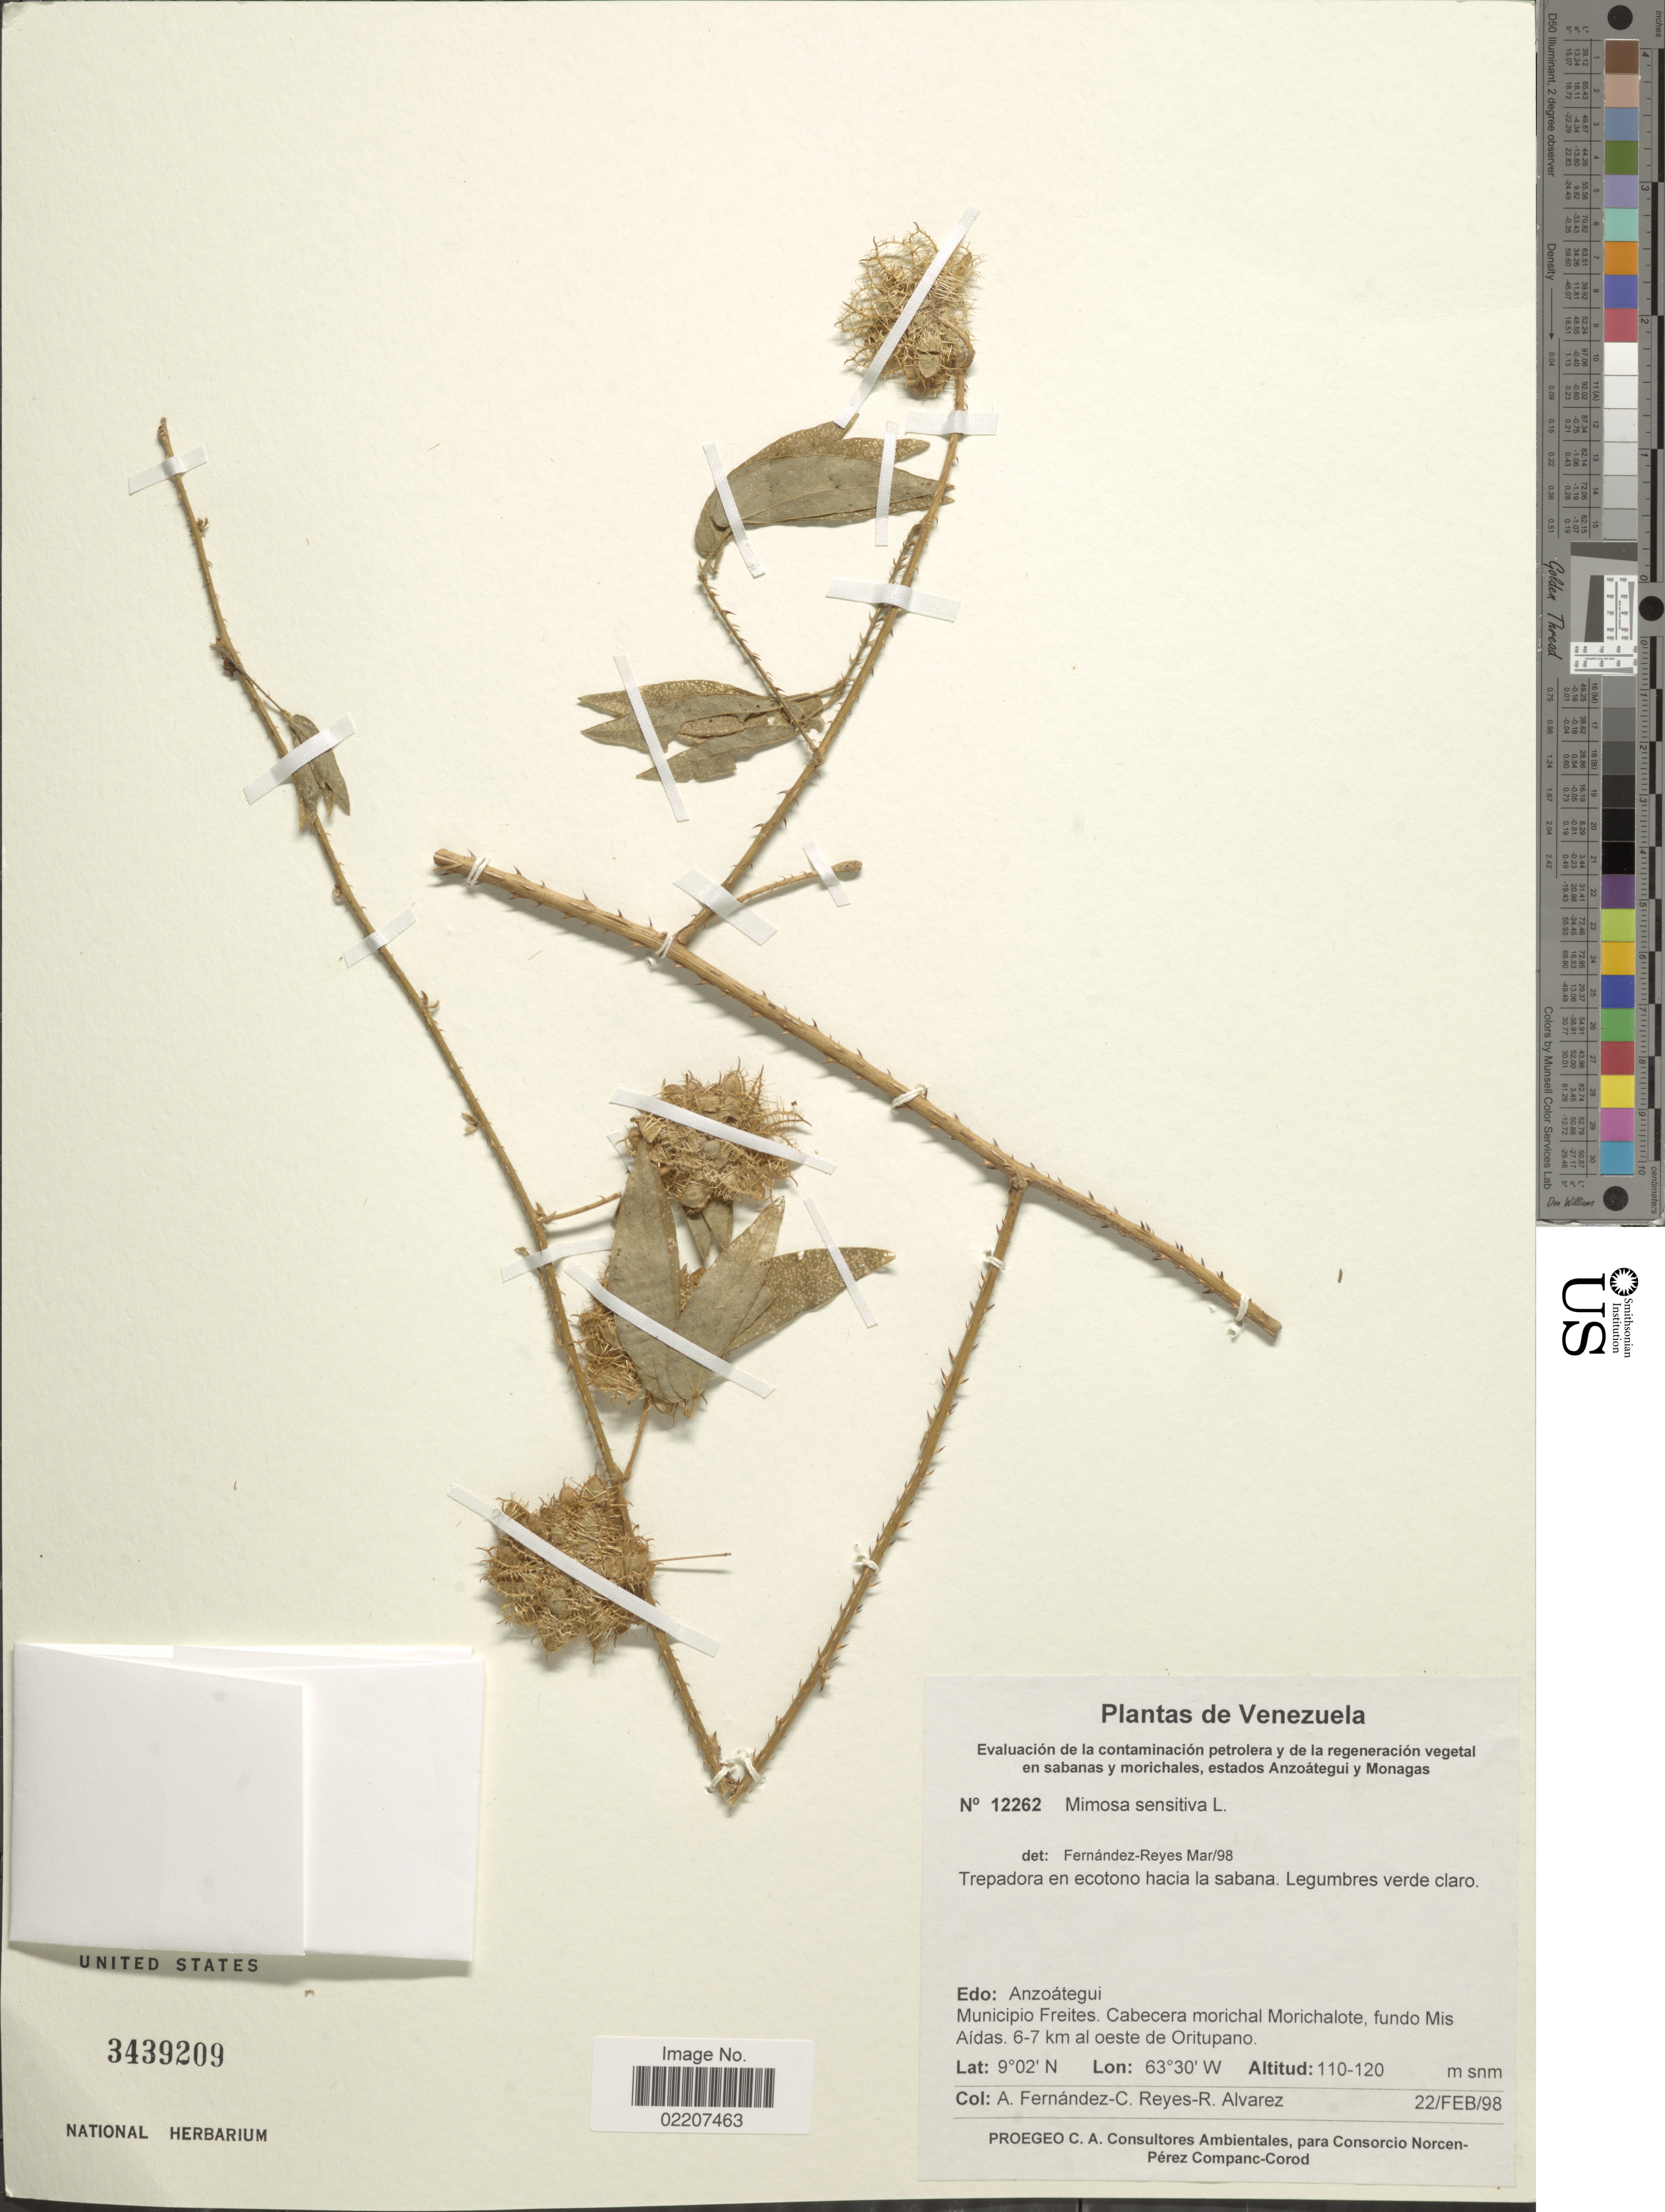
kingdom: Plantae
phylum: Tracheophyta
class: Magnoliopsida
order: Fabales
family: Fabaceae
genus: Mimosa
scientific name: Mimosa sensitiva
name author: G. Lodd.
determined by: Reyes, R.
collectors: Á. Fernández, C. Reyes & R. Alvarez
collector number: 12262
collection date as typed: Transcribed d/m/y: 22/2/98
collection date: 1998-02-22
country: Venezuela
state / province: Anzoategui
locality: Edo: Anzoategui, Municipio Freites, Cabecera morichal Morichalote, fundo MIs Aidas, 6-7 km al oeste de Oritupano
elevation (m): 110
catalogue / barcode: US 3439209